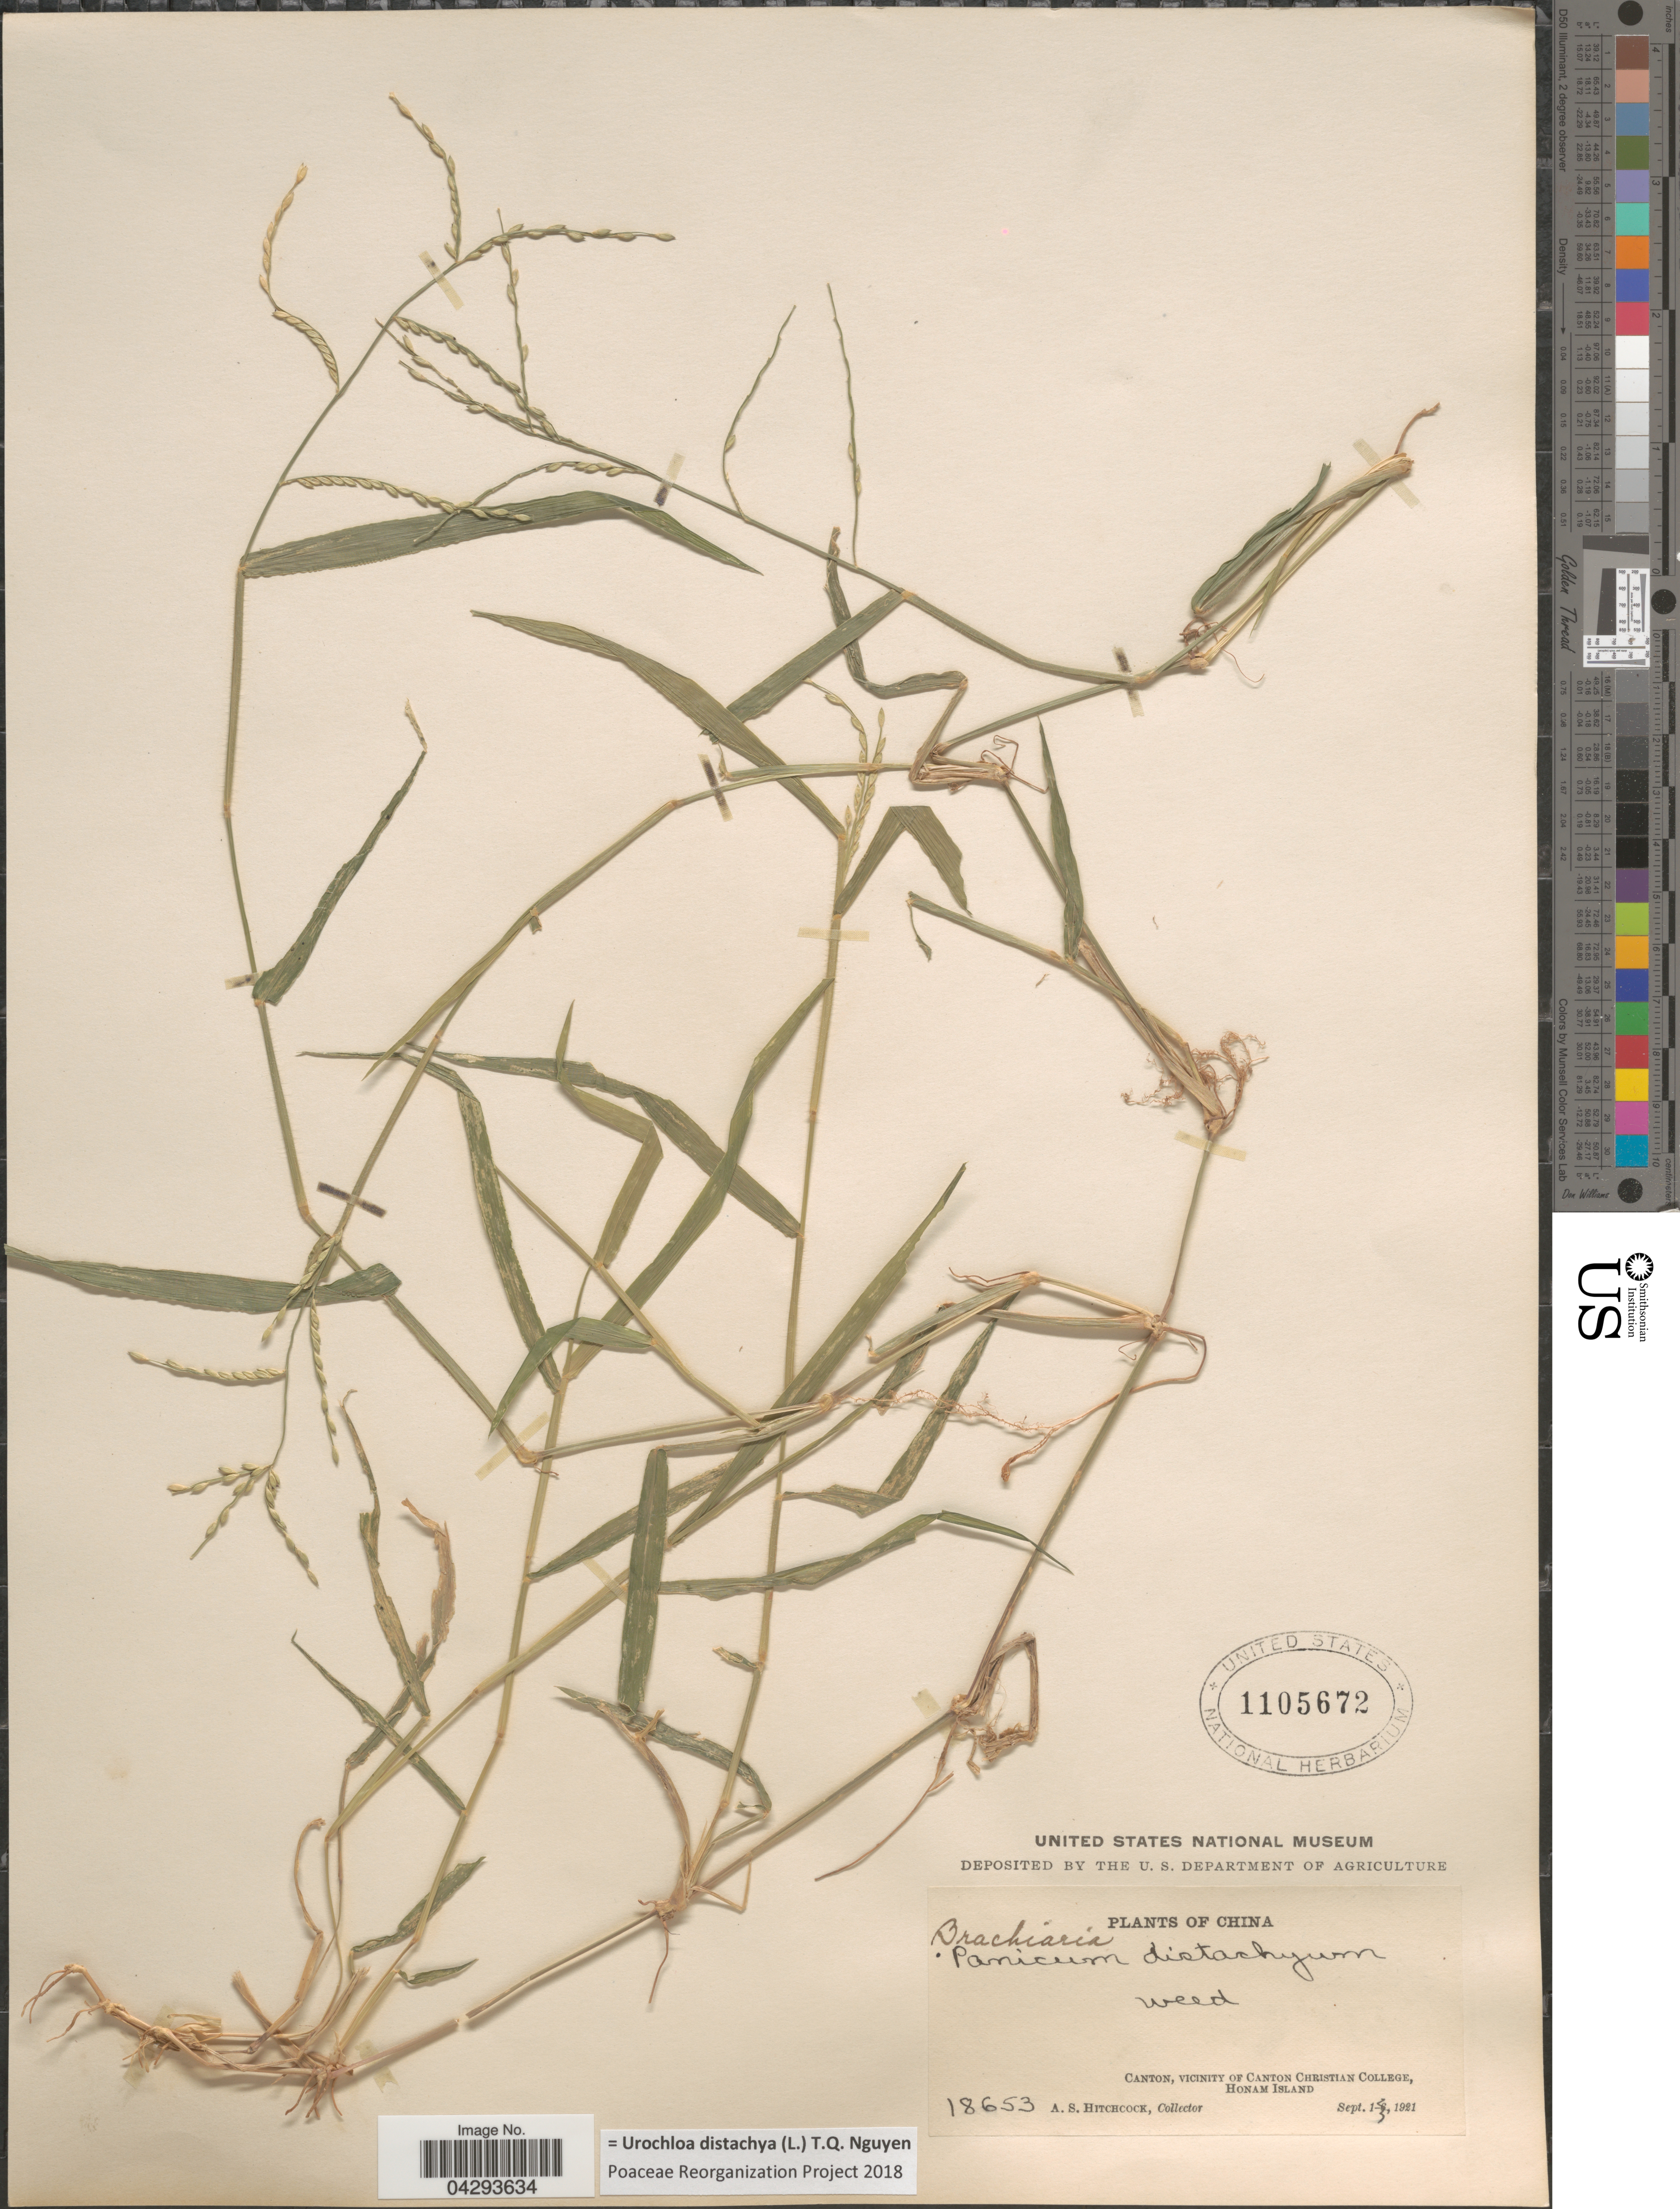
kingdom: Plantae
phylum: Tracheophyta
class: Liliopsida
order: Poales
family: Poaceae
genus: Urochloa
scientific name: Urochloa distachya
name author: (L.) T.Q. Nguyen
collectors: A. S. Hitchcock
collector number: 18653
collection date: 1921-09-01/1921-09-03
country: China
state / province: Henan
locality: Canton, Vicinity of Canton Christian College, Honam Island.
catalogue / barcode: US 1105672